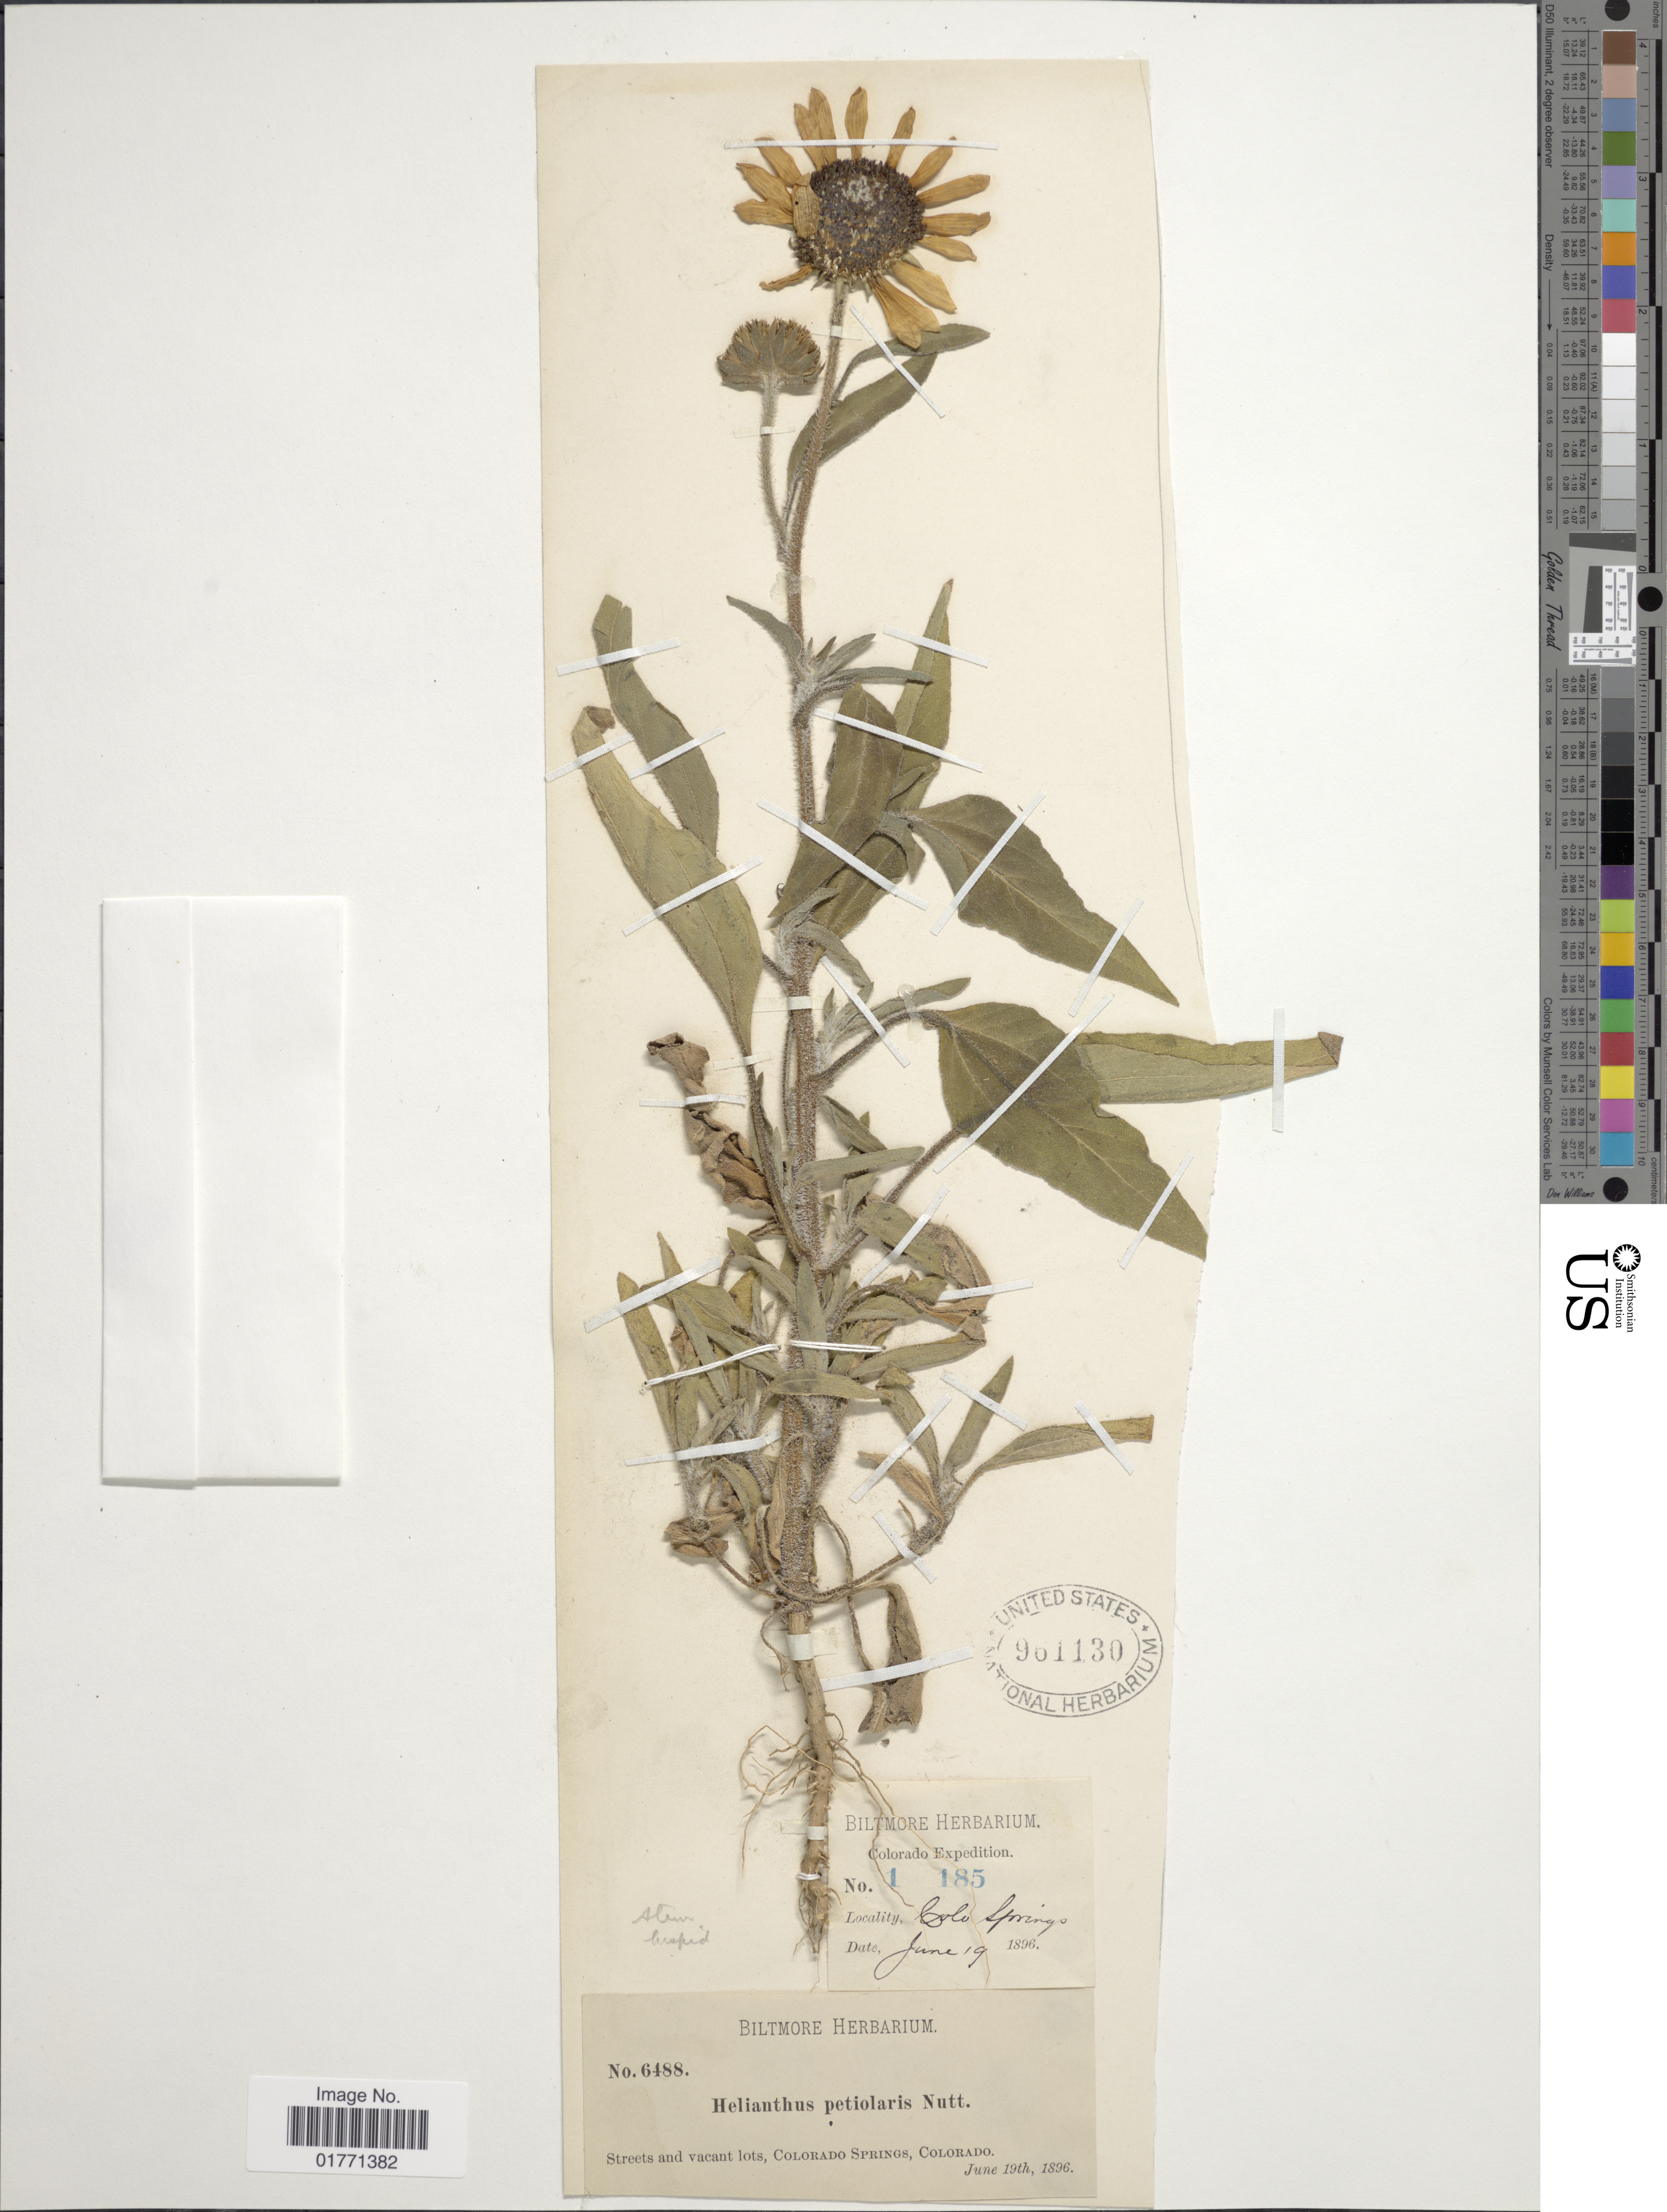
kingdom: Plantae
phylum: Tracheophyta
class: Magnoliopsida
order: Asterales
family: Asteraceae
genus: Helianthus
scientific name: Helianthus petiolaris subsp. fallax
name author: Heiser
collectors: ex herb. Biltmore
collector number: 6488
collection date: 1896-06-19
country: United States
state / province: Colorado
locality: Streets and vacant lots, Colorado Springs.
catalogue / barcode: US 961130